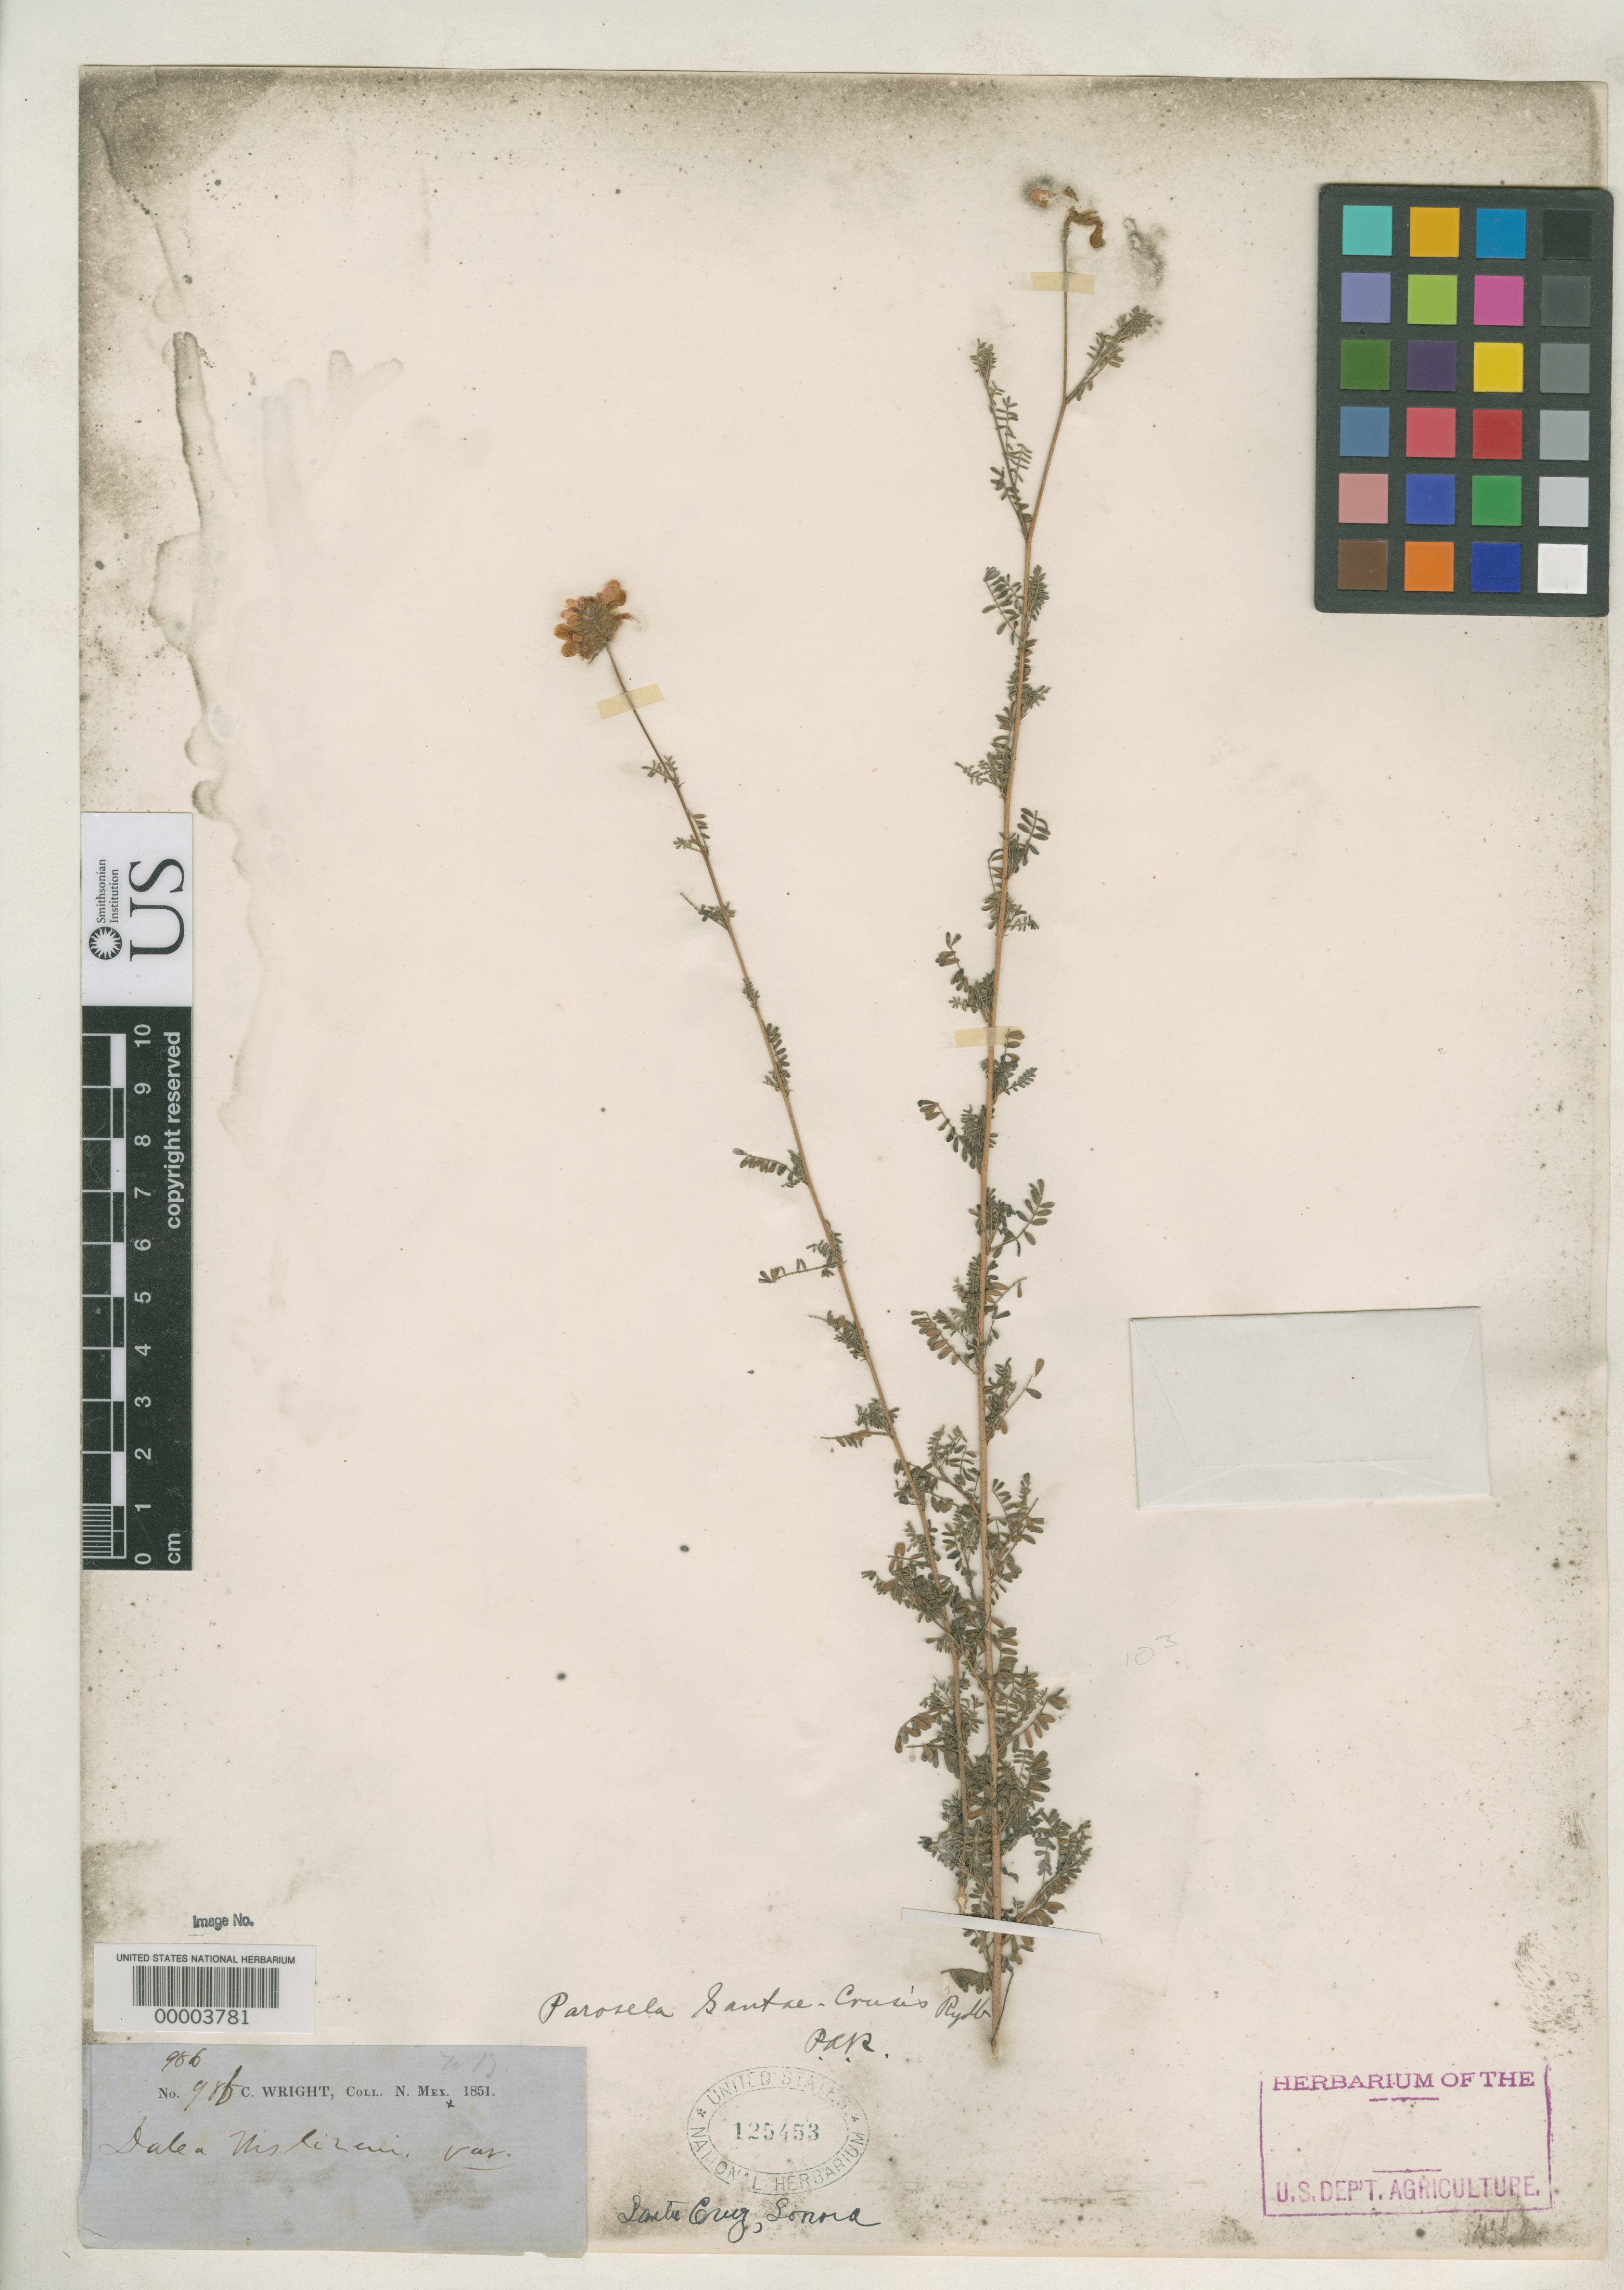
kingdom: Plantae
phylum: Tracheophyta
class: Magnoliopsida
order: Fabales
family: Fabaceae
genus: Parosela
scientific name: Parosela santae-crucis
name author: Rydb.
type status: Isotype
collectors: C. Wright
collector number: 986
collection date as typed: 1851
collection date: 1851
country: Mexico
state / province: Sonora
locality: Santa Crucis.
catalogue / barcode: US 125453